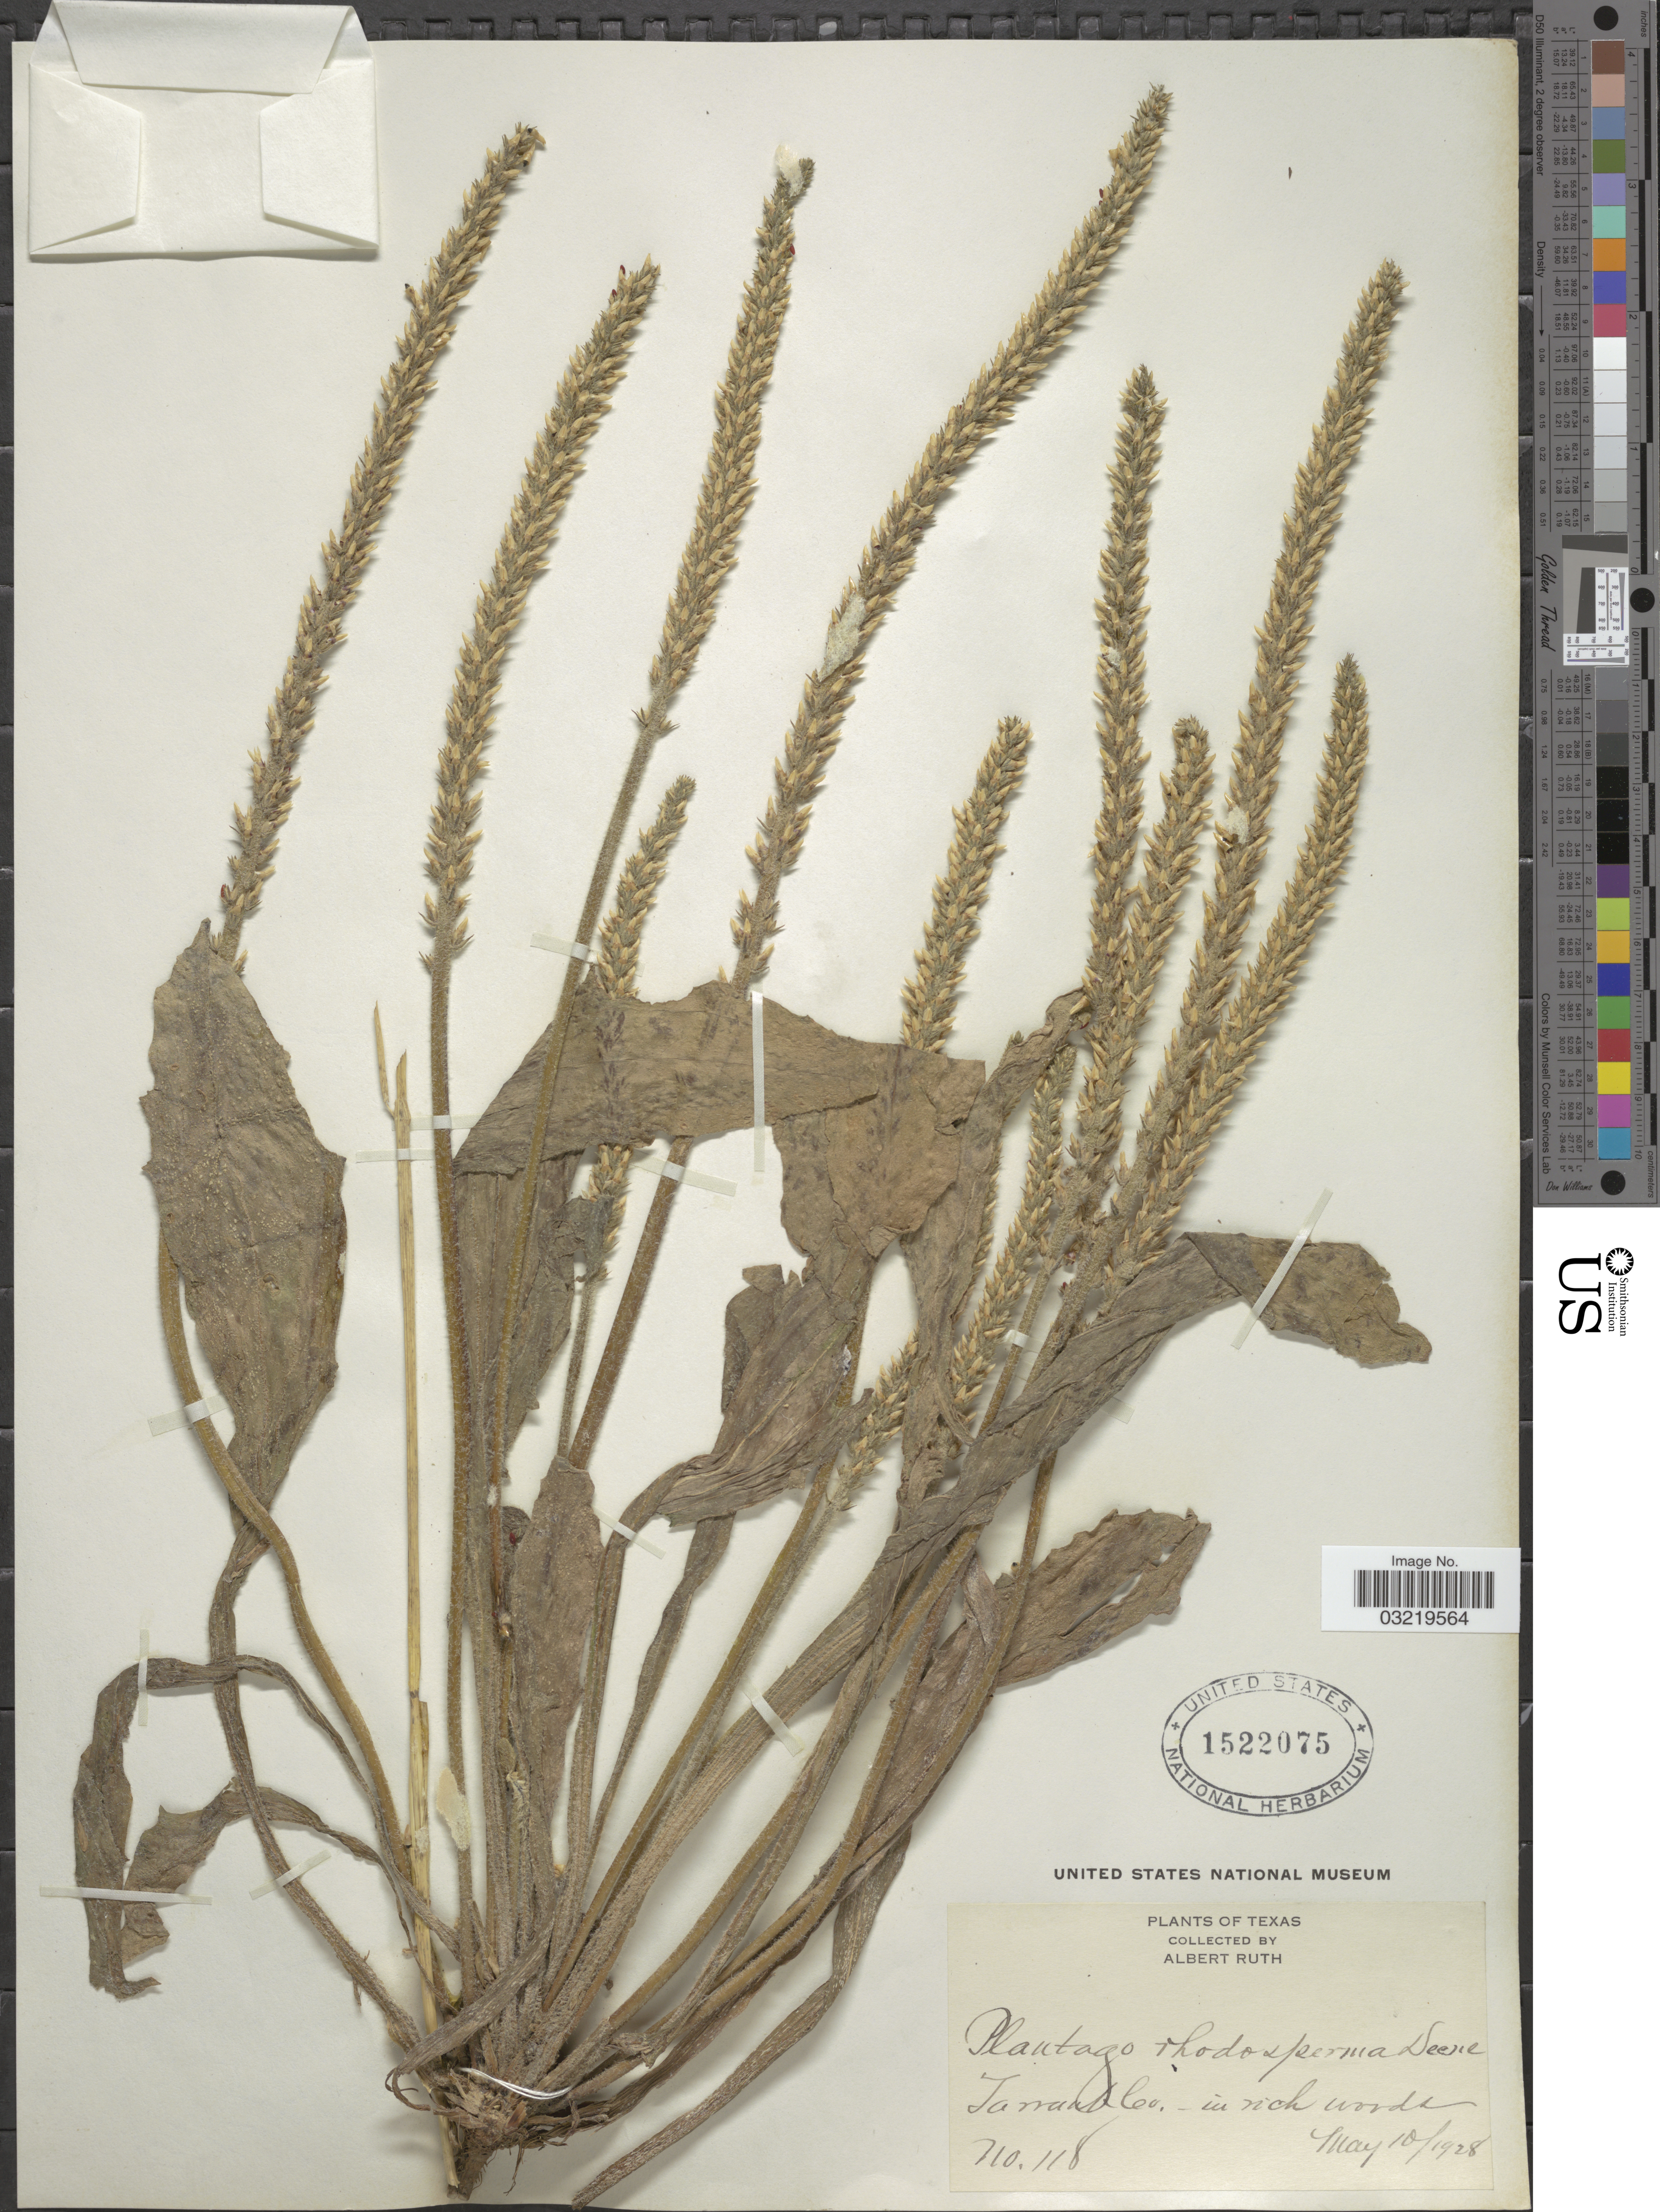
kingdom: Plantae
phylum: Tracheophyta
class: Magnoliopsida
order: Lamiales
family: Plantaginaceae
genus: Plantago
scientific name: Plantago rhodosperma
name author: Decne.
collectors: A. Ruth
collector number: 118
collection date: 1928-05-10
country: United States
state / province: Texas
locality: Tarrant Co.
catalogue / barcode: US 1522075